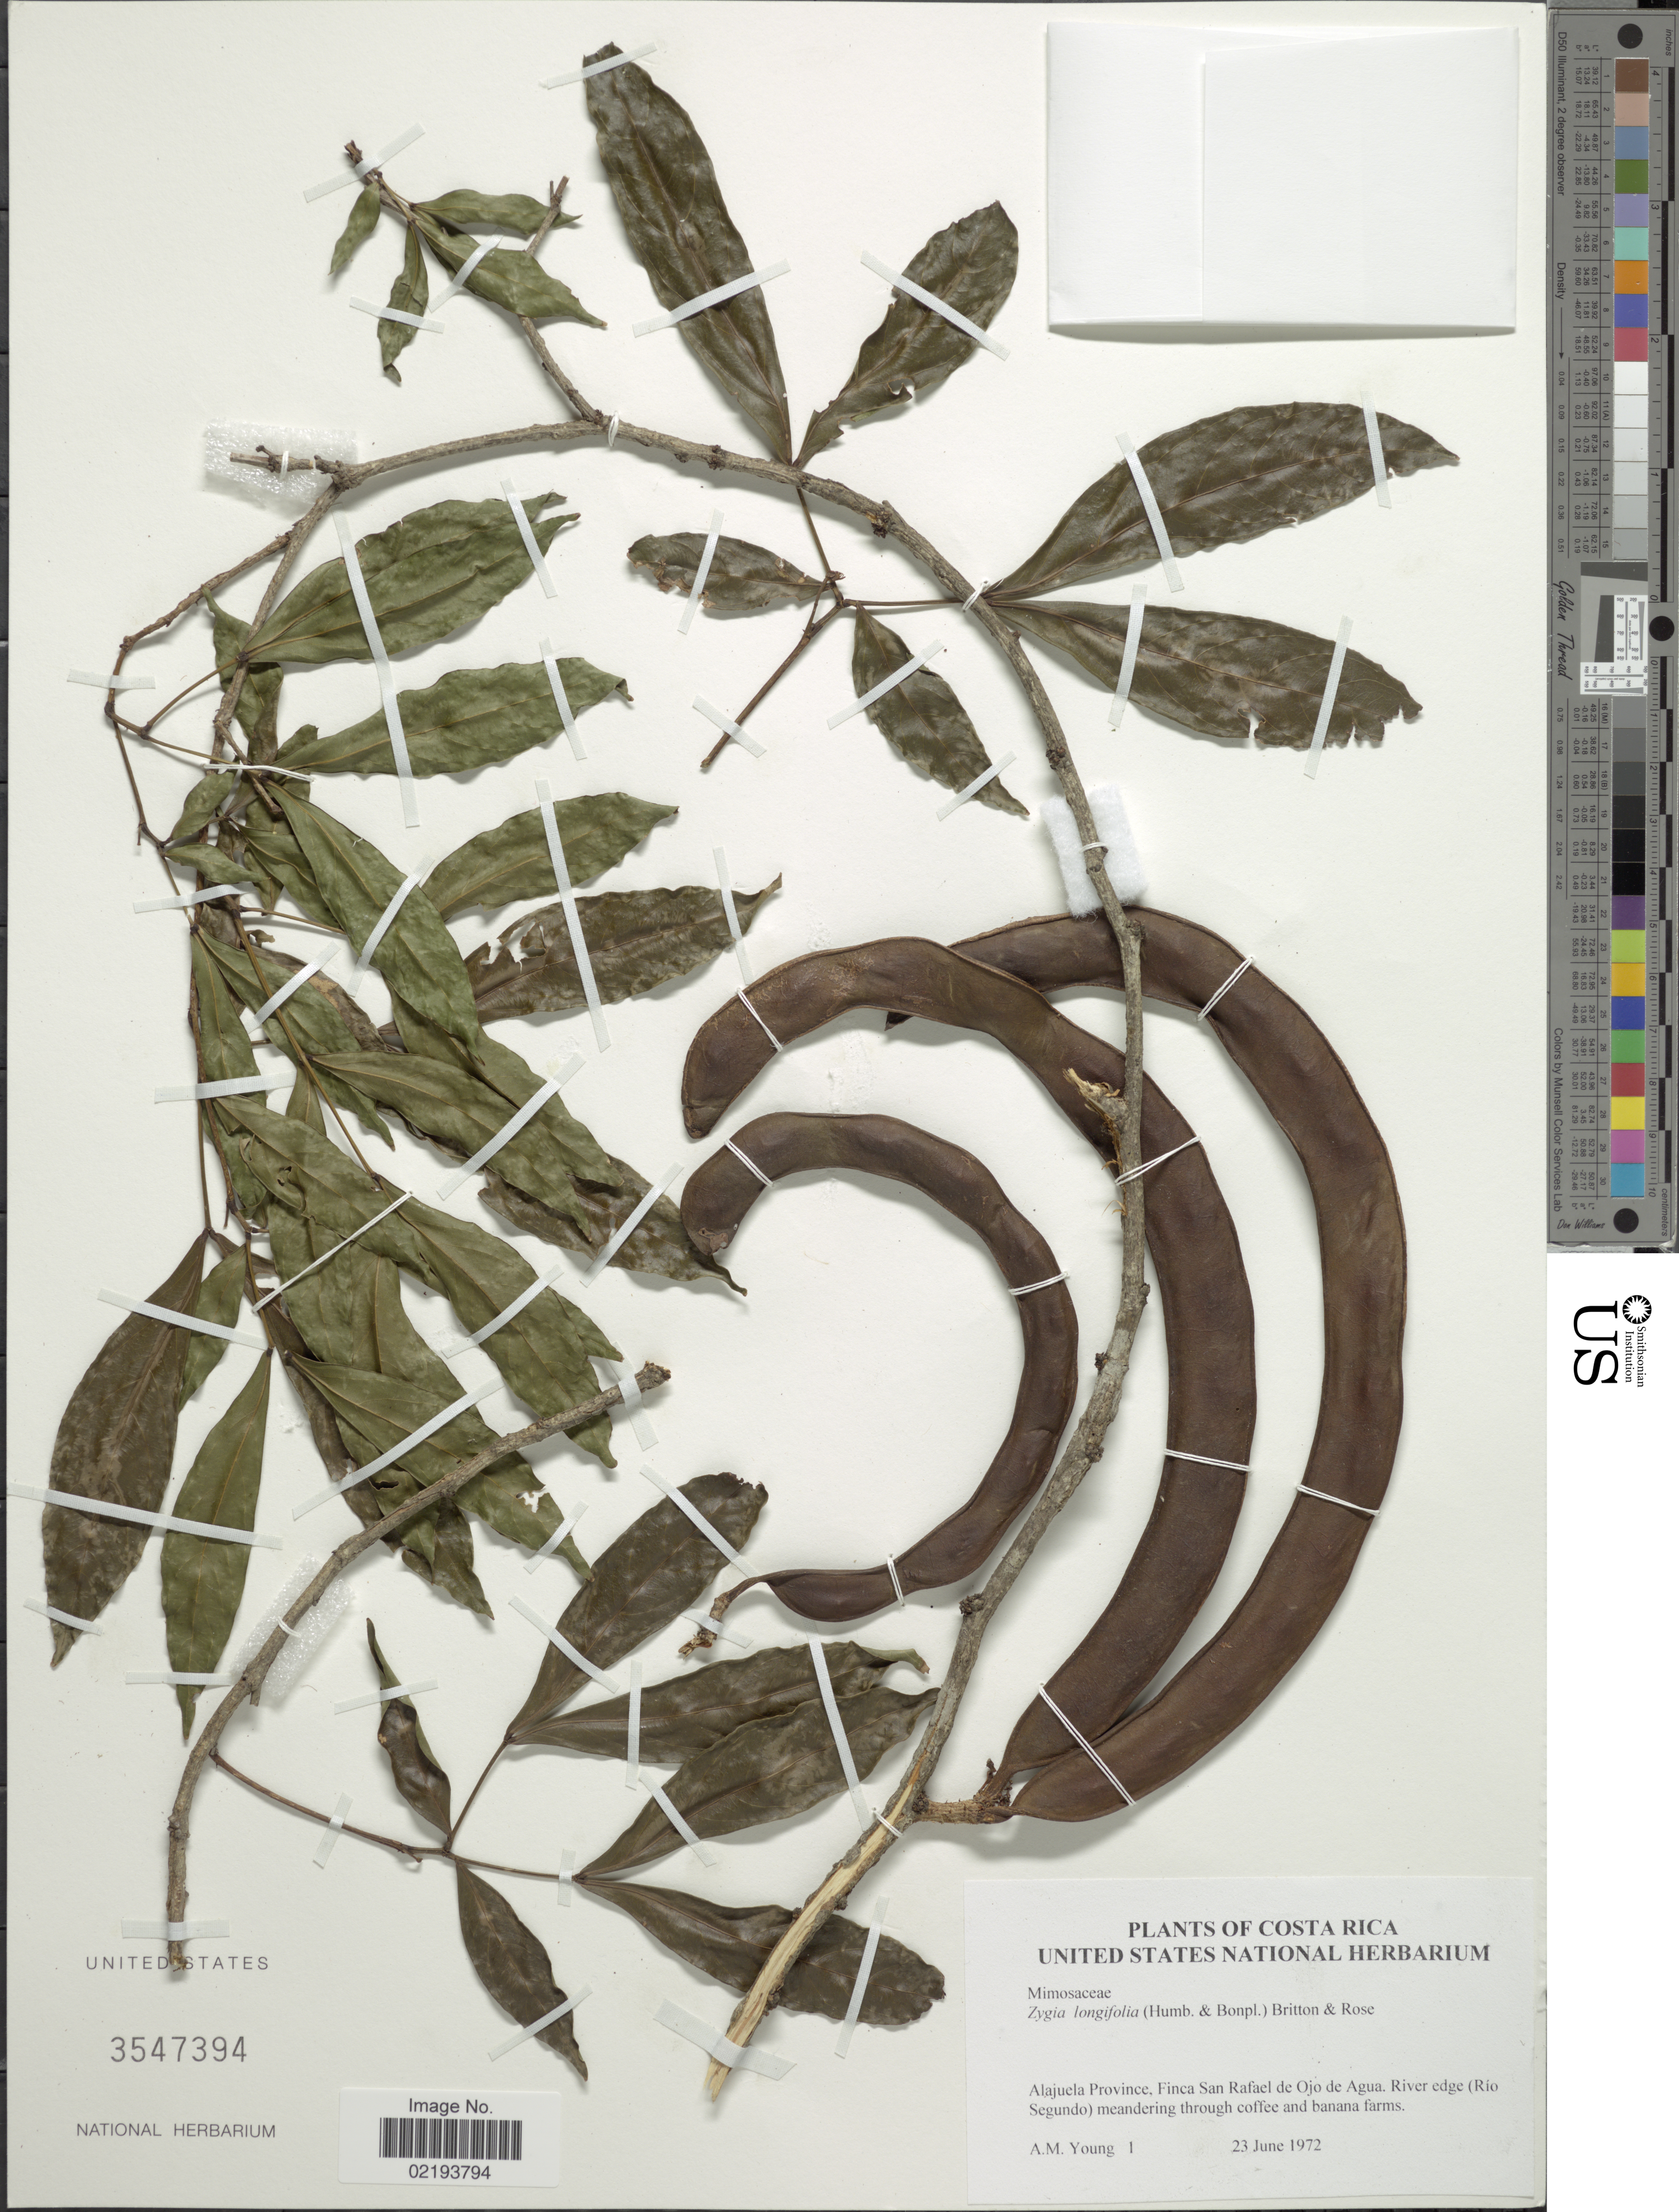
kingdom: Plantae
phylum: Tracheophyta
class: Magnoliopsida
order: Fabales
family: Fabaceae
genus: Zygia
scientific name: Zygia longifolia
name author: (Willd.) Britton & Rose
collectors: A. Young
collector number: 1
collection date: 1972-06-23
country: Costa Rica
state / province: Alajuela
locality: Finca San Rafael de Ojo de Agua. River edge (Rio Segundo) mandering through coffee and banana farms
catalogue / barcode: US 3547394